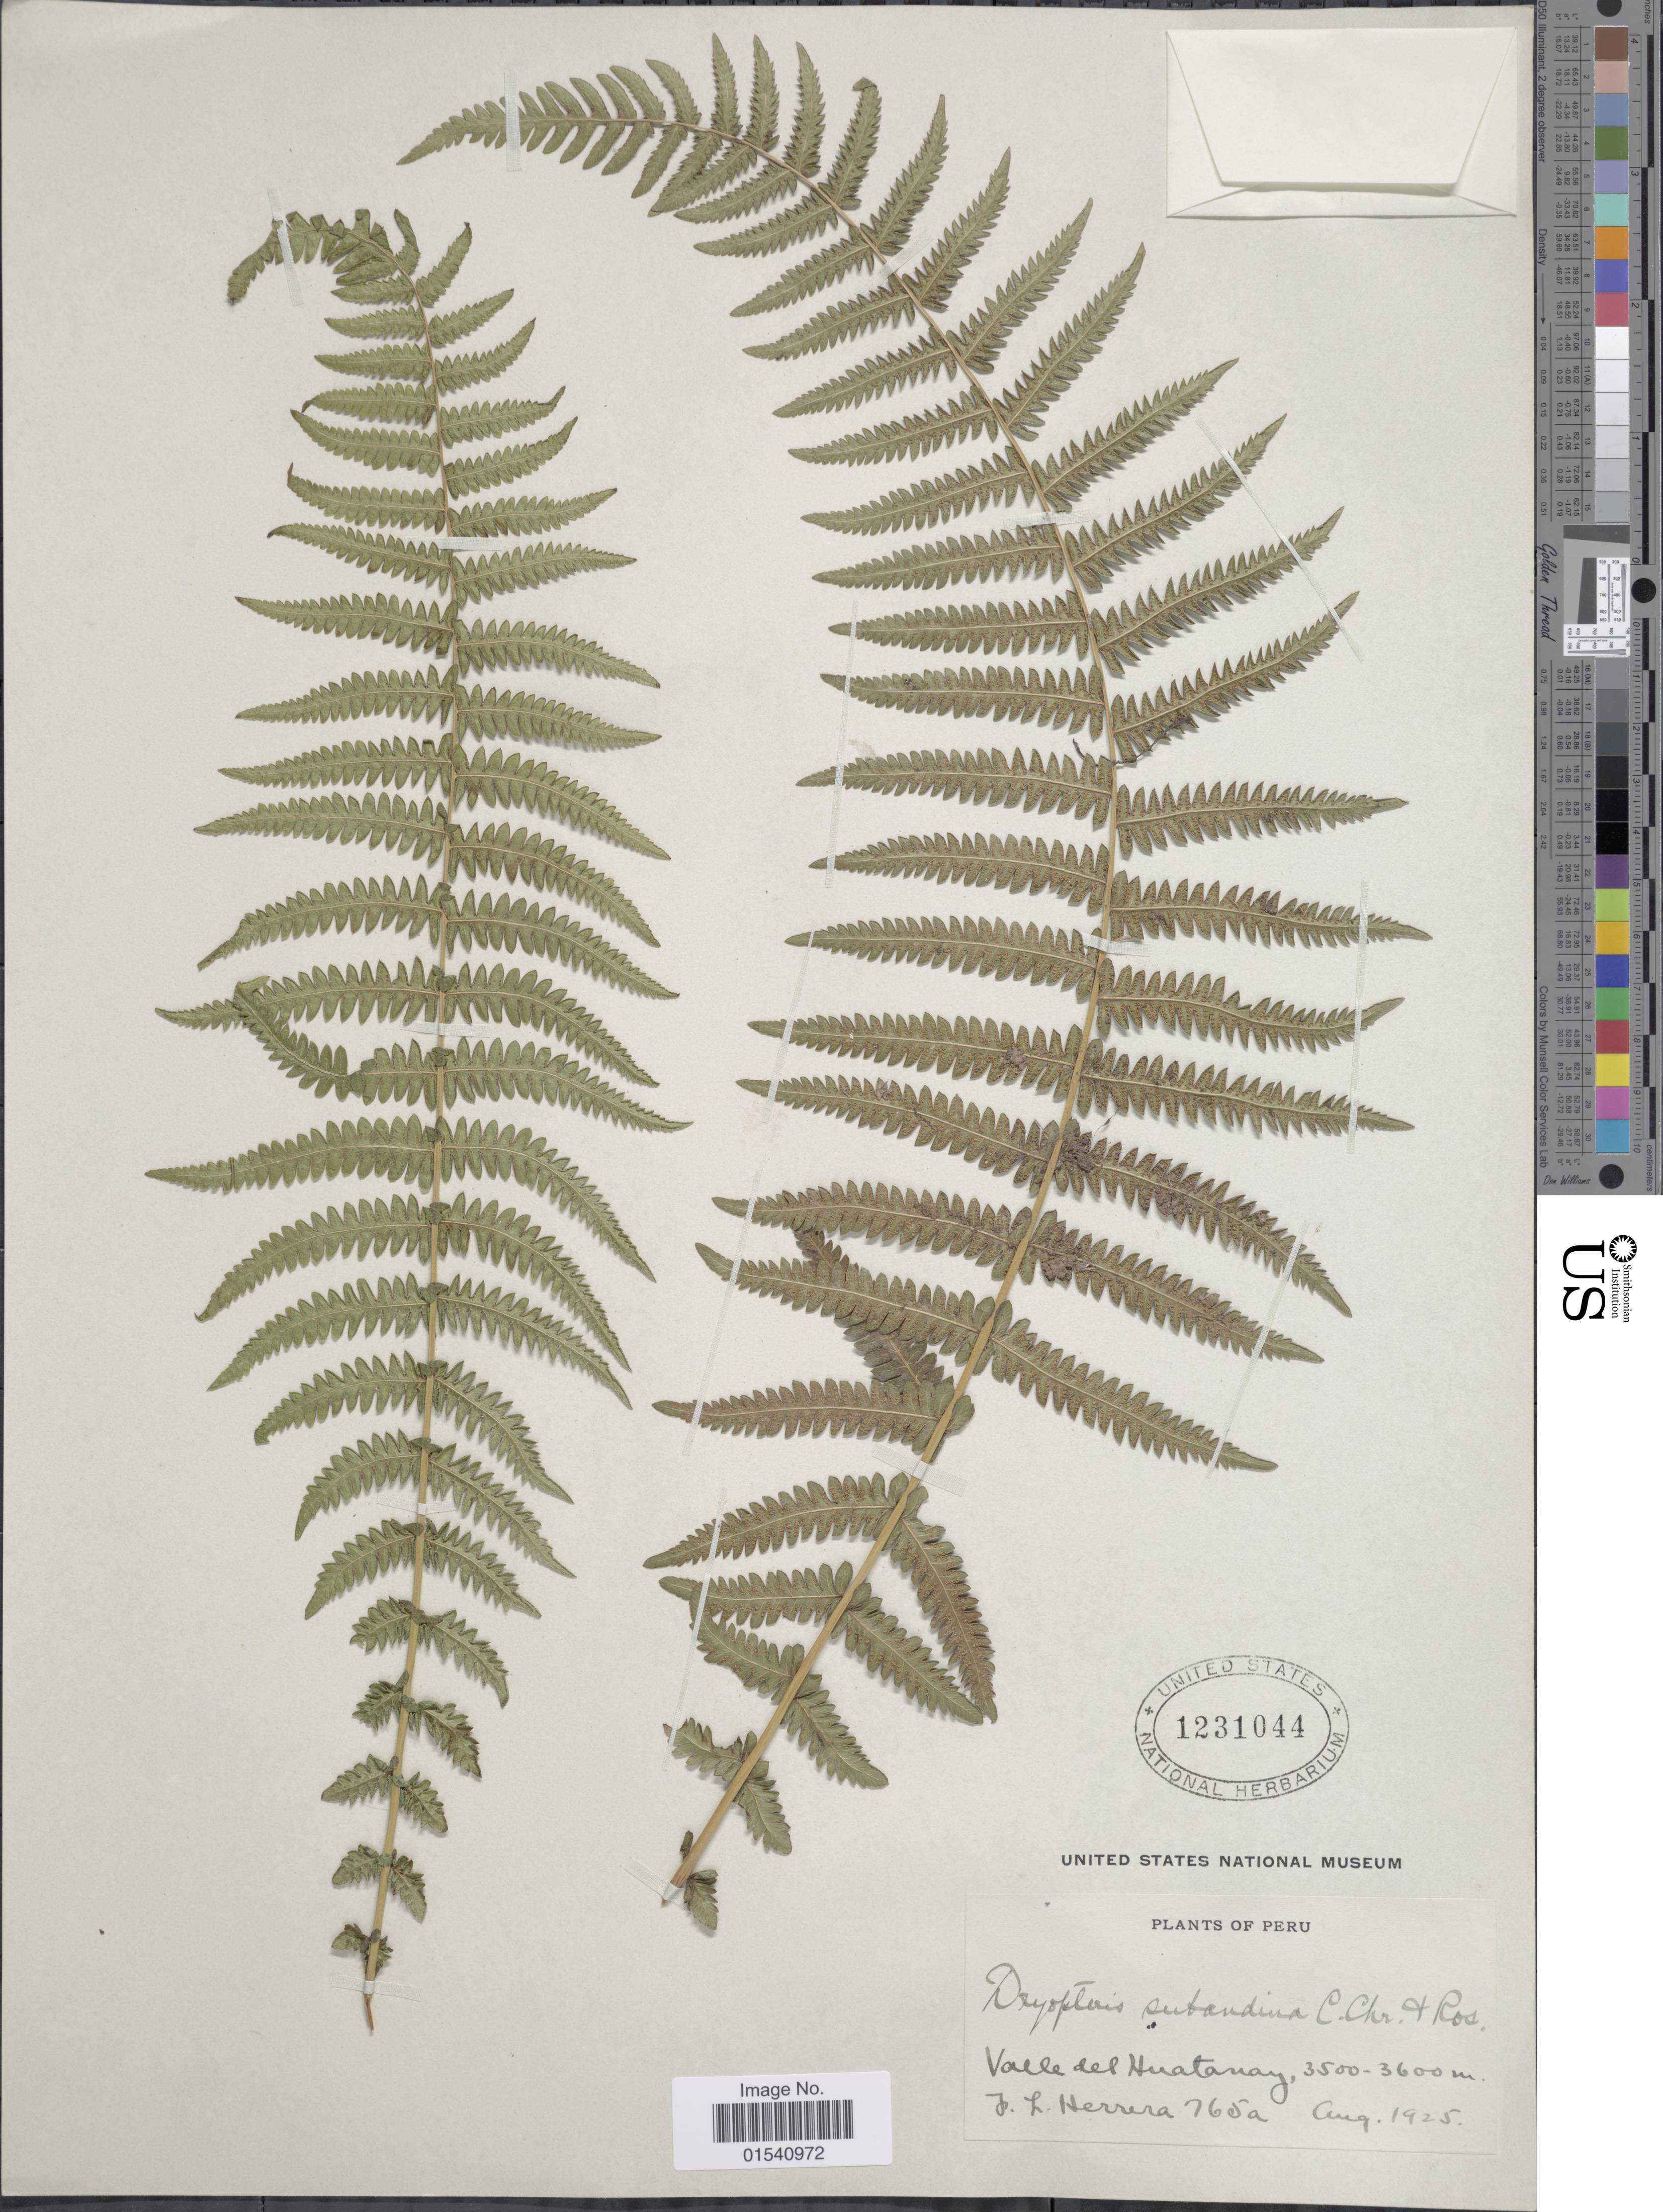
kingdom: Plantae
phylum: Tracheophyta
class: Polypodiopsida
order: Polypodiales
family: Thelypteridaceae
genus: Amauropelta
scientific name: Amauropelta rufa (Poir.) comb. nov., ined 2015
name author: (Poir.)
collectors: F. L. Herrera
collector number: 765a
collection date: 1925-08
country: Peru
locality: Valle del Huatanay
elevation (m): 3500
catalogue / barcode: US 1231044